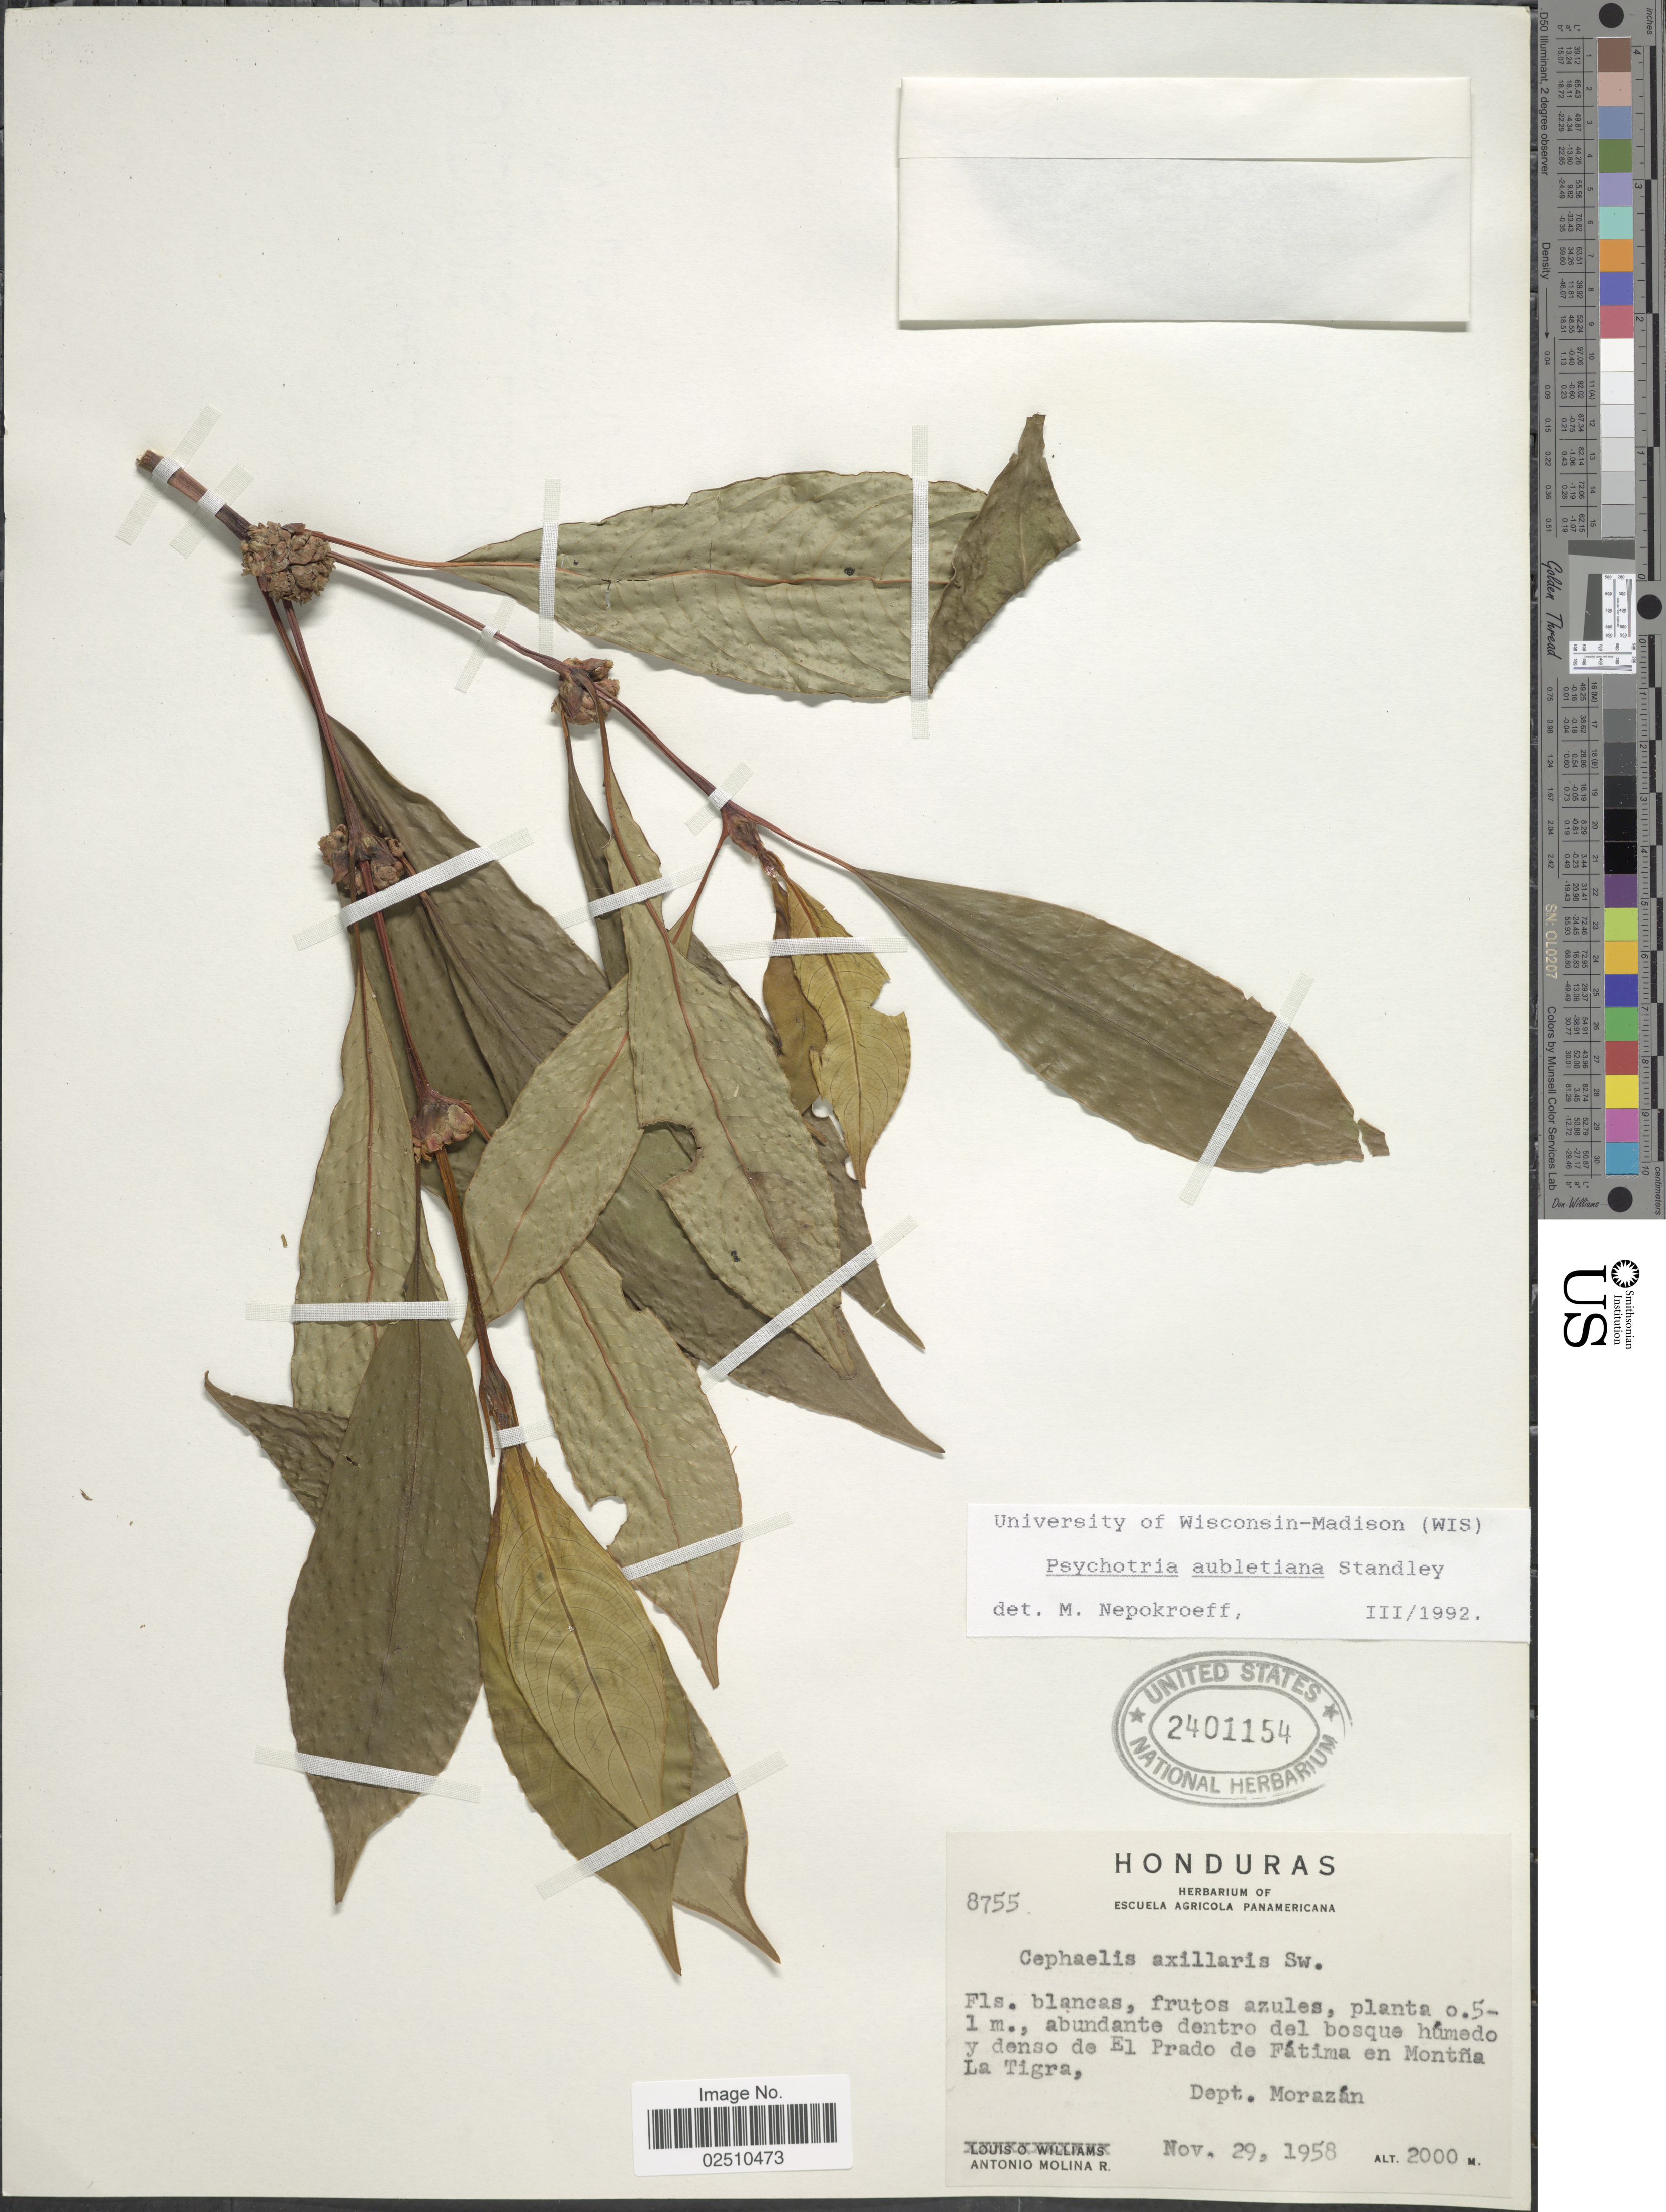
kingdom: Plantae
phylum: Tracheophyta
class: Magnoliopsida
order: Gentianales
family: Rubiaceae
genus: Psychotria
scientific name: Psychotria aubletiana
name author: Steyerm.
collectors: A. Molina R.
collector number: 8755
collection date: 1958-11-29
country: Honduras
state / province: Fco. Morazán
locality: El Prado de Fatima en Montna La Tigra, Dept. Morazan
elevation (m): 2000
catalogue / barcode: US 2401154